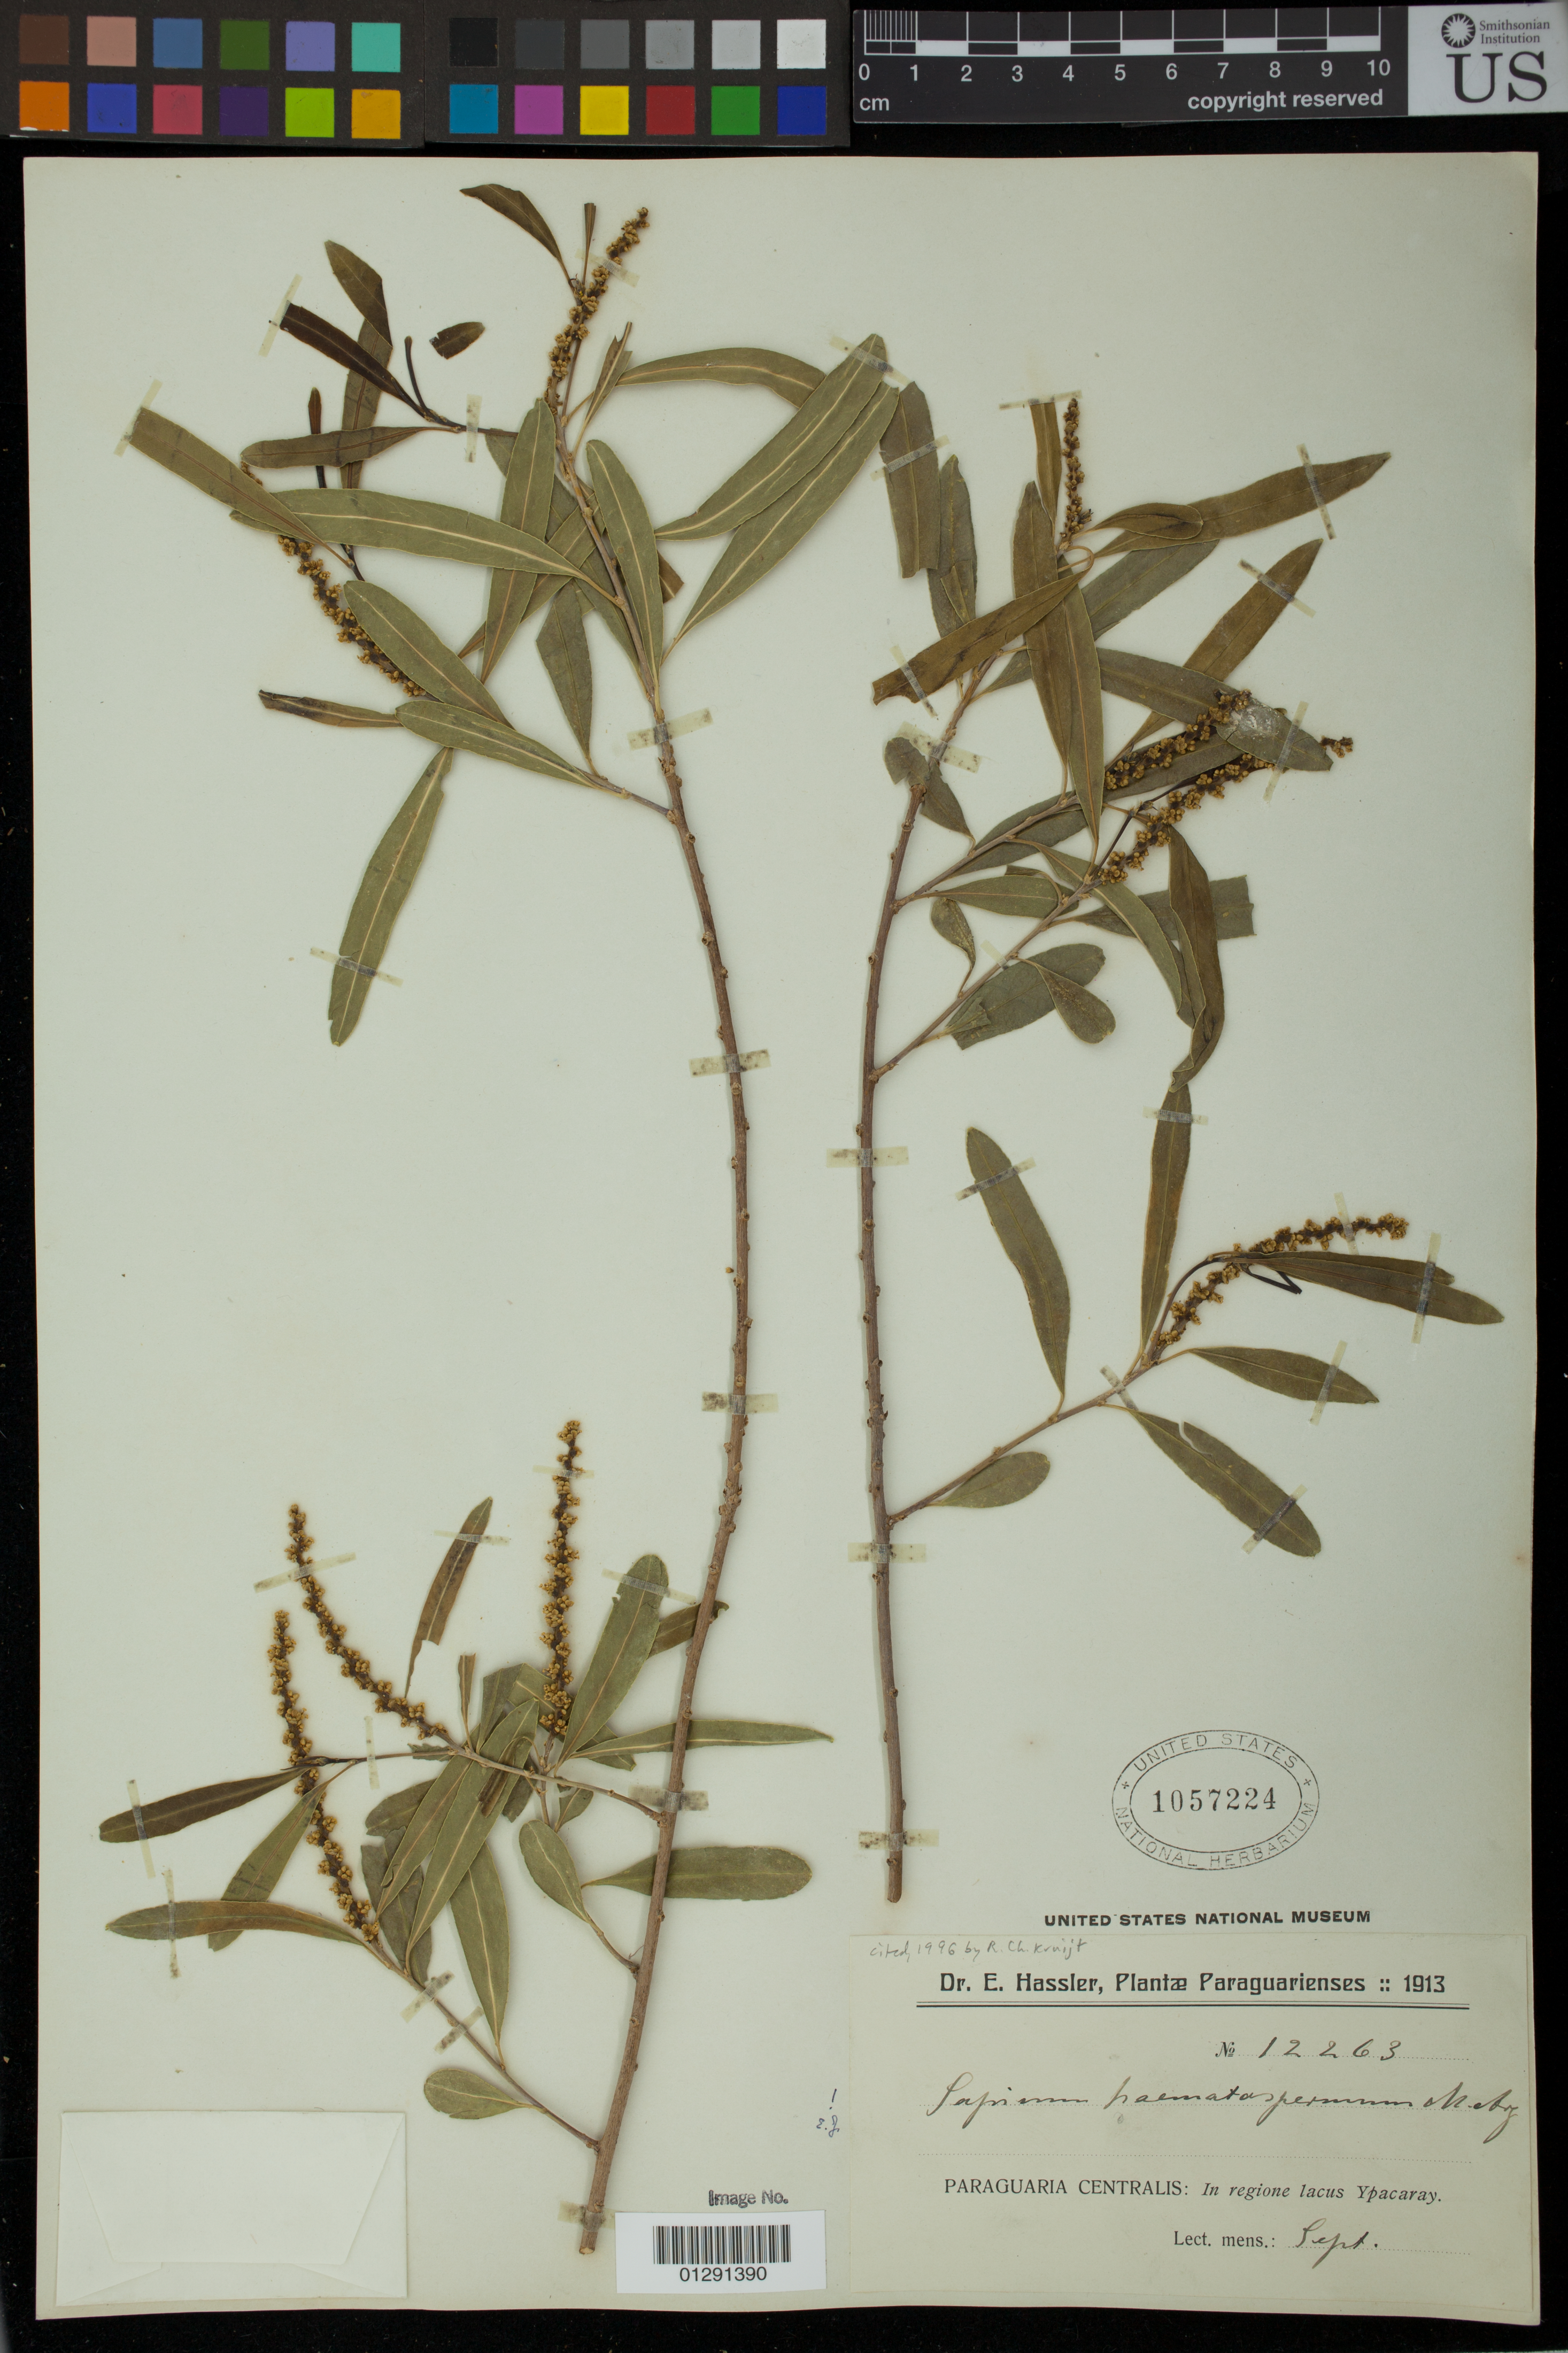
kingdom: Plantae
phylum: Tracheophyta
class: Magnoliopsida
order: Malpighiales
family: Euphorbiaceae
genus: Sapium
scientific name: Sapium haematospermum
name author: Müll. Arg.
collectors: E. Hassler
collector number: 12263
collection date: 1913-09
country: Paraguay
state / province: Central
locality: Paraguaria Centralis: In regione lacus Ypacaray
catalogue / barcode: US 1057224